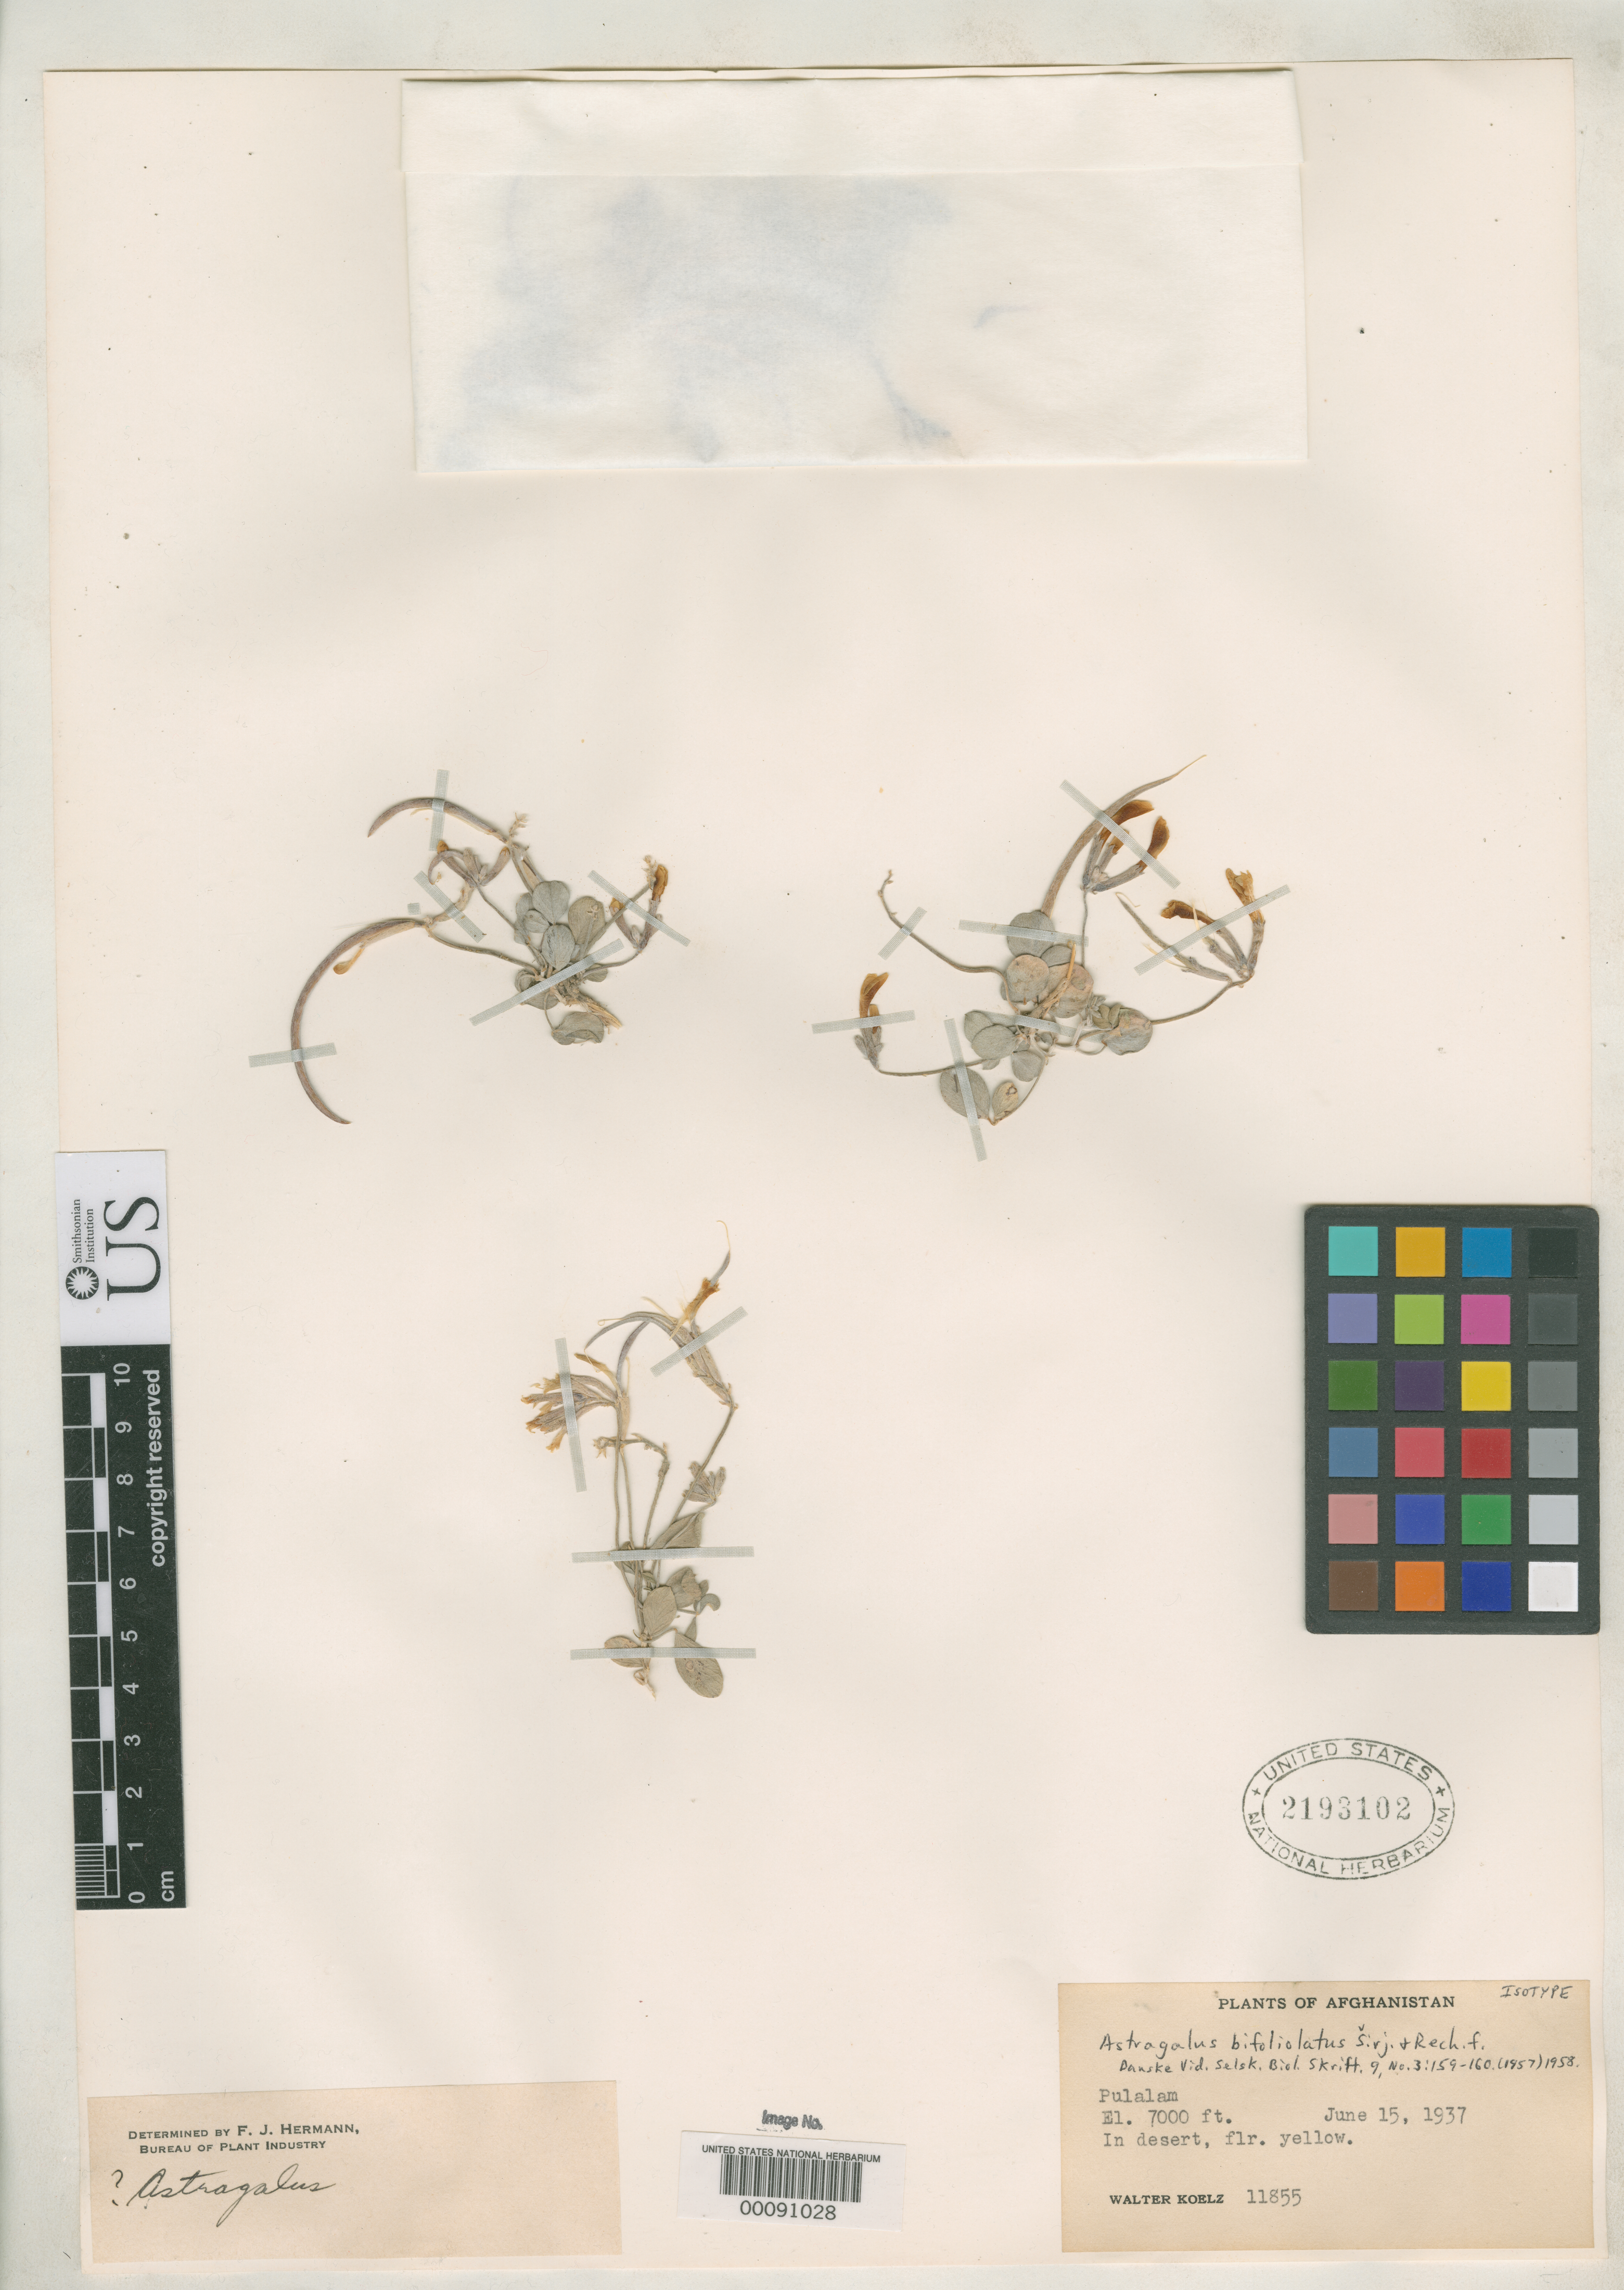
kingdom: Plantae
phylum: Tracheophyta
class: Magnoliopsida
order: Fabales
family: Fabaceae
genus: Astragalus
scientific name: Astragalus bifoliolatus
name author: Širj. & Rech. f.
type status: Isotype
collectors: W. N. Koelz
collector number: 11855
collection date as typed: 15 Jun 1937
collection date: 1937-06-15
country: Afghanistan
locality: Pulalam.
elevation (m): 2134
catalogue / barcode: US 2193102